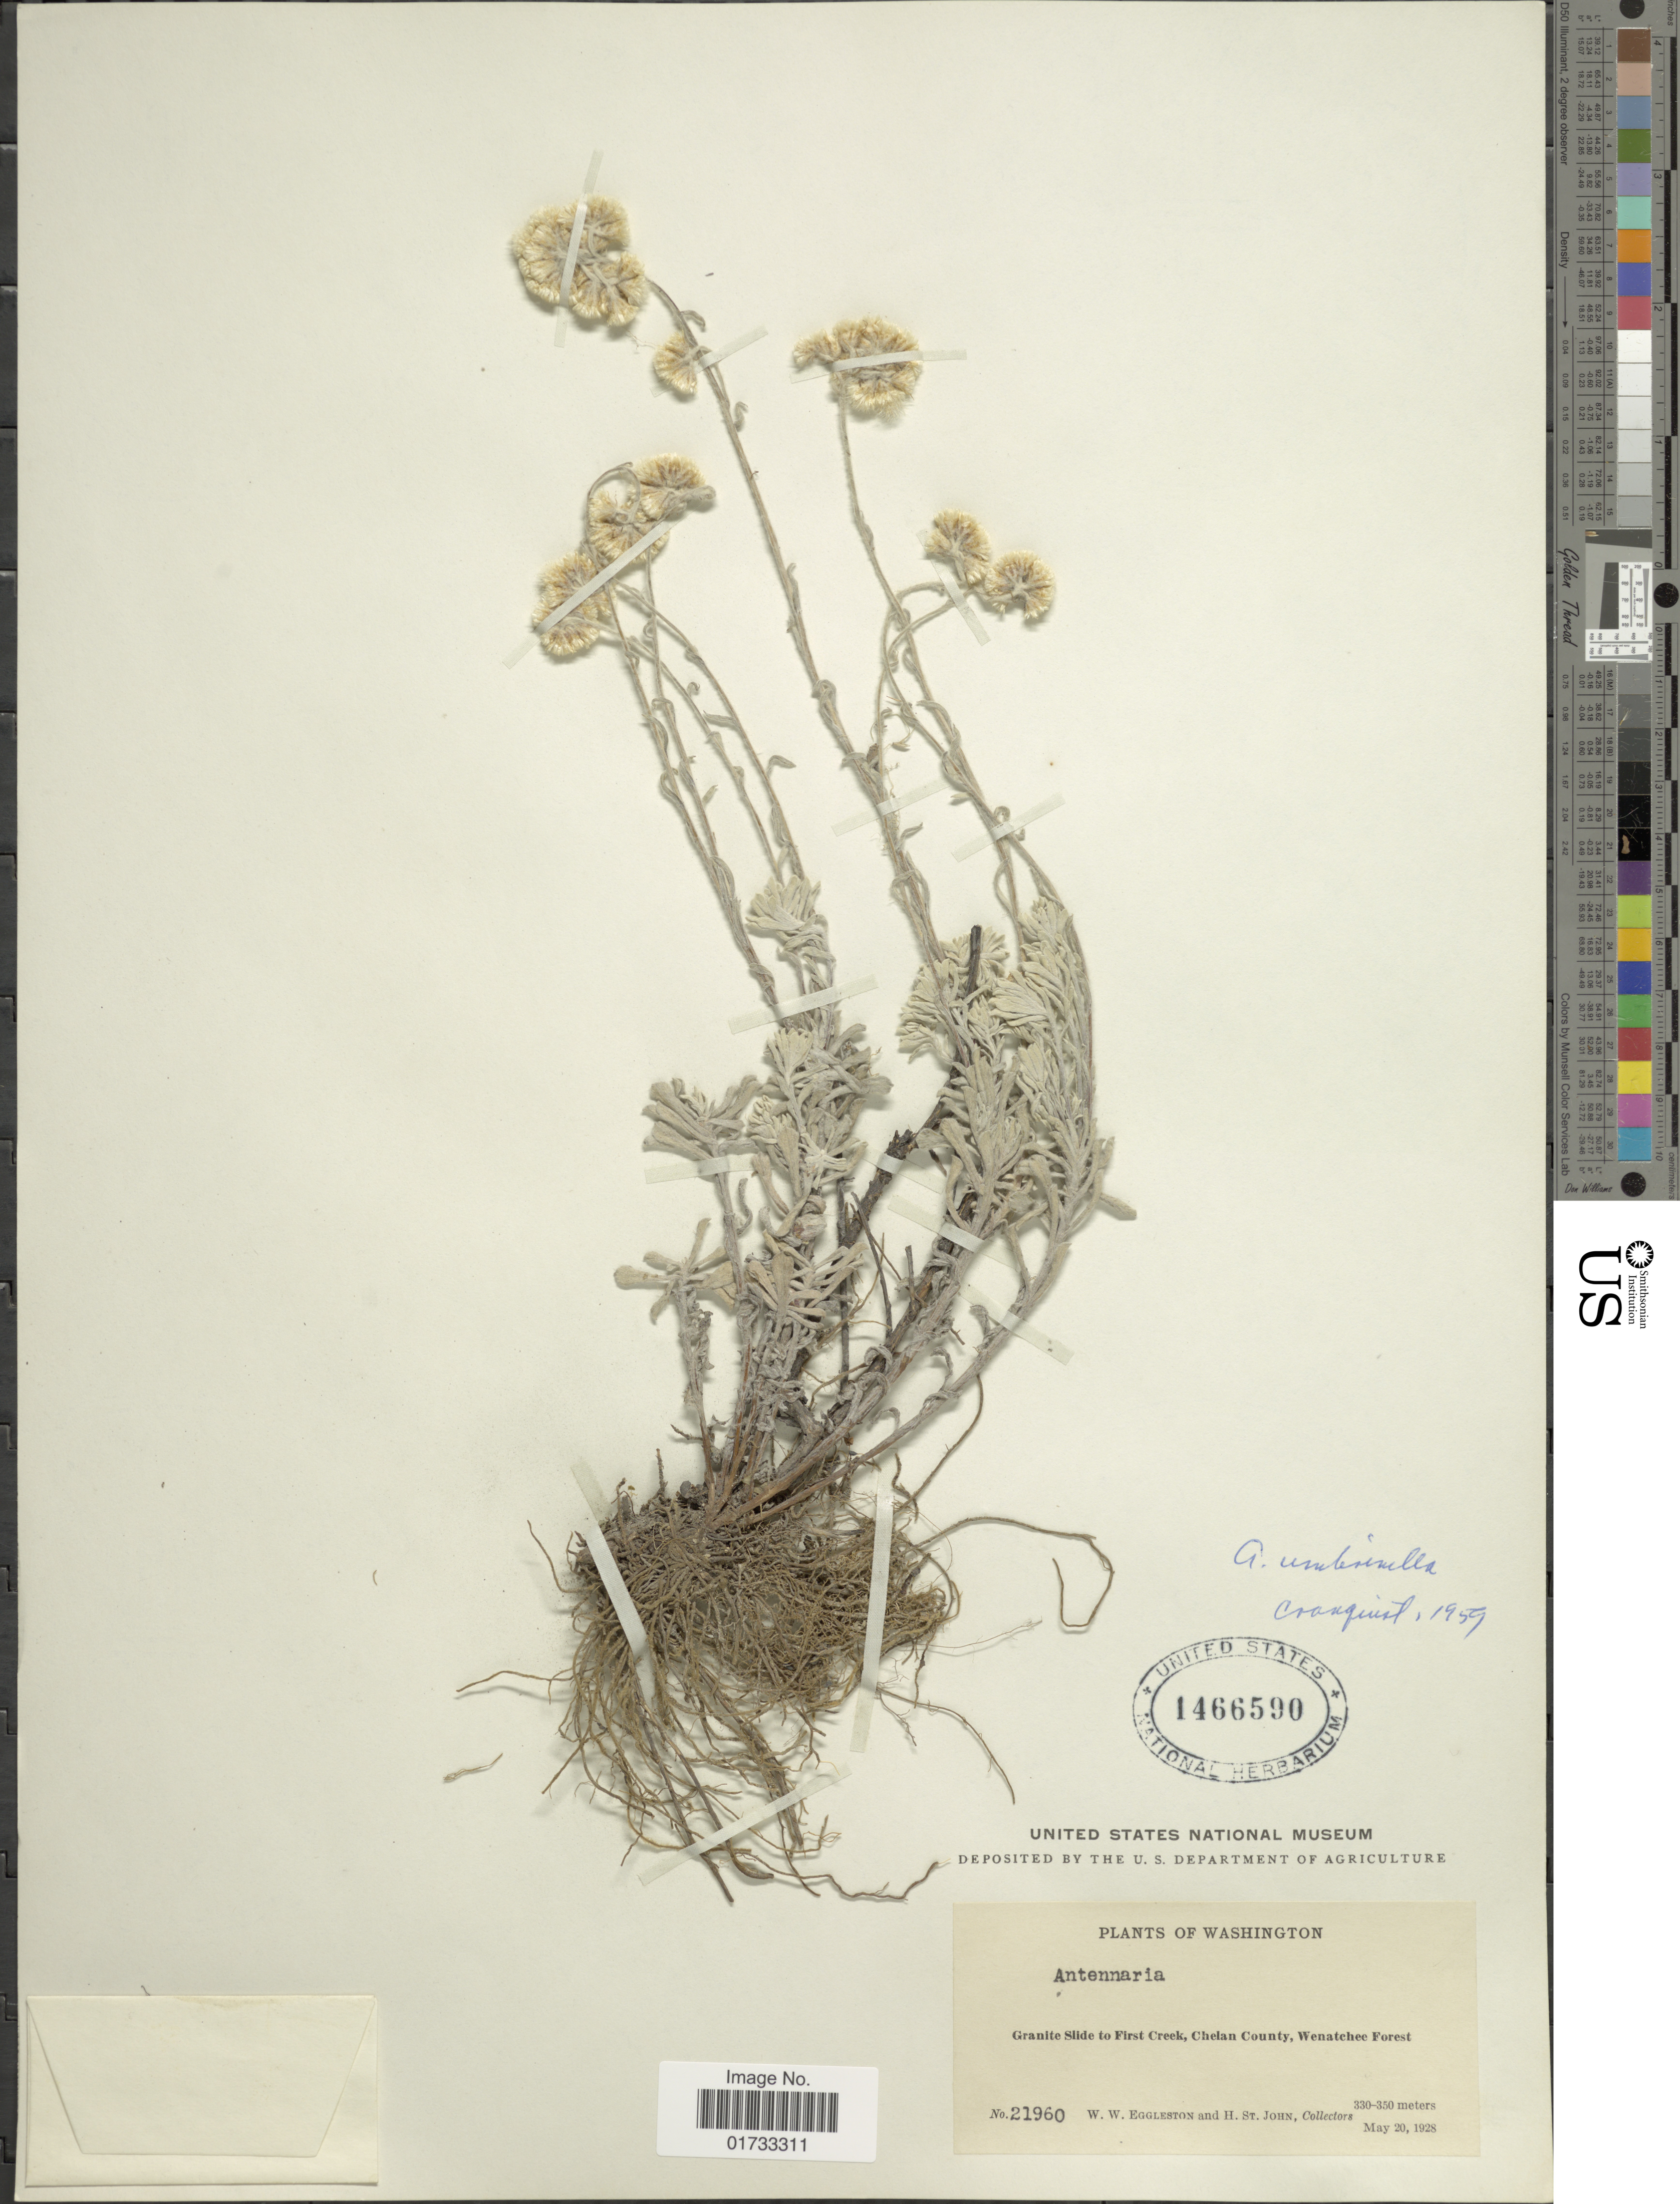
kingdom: Plantae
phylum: Tracheophyta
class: Magnoliopsida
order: Asterales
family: Asteraceae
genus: Antennaria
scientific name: Antennaria umbrinella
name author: Rydb.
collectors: W. W. Eggleston & H. St. John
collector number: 21960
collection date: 1928-05-20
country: United States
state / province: Washington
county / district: Chelan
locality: Granite Slide to First Creek, Chelan County, Wenatchee Forest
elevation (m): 330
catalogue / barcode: US 1466590